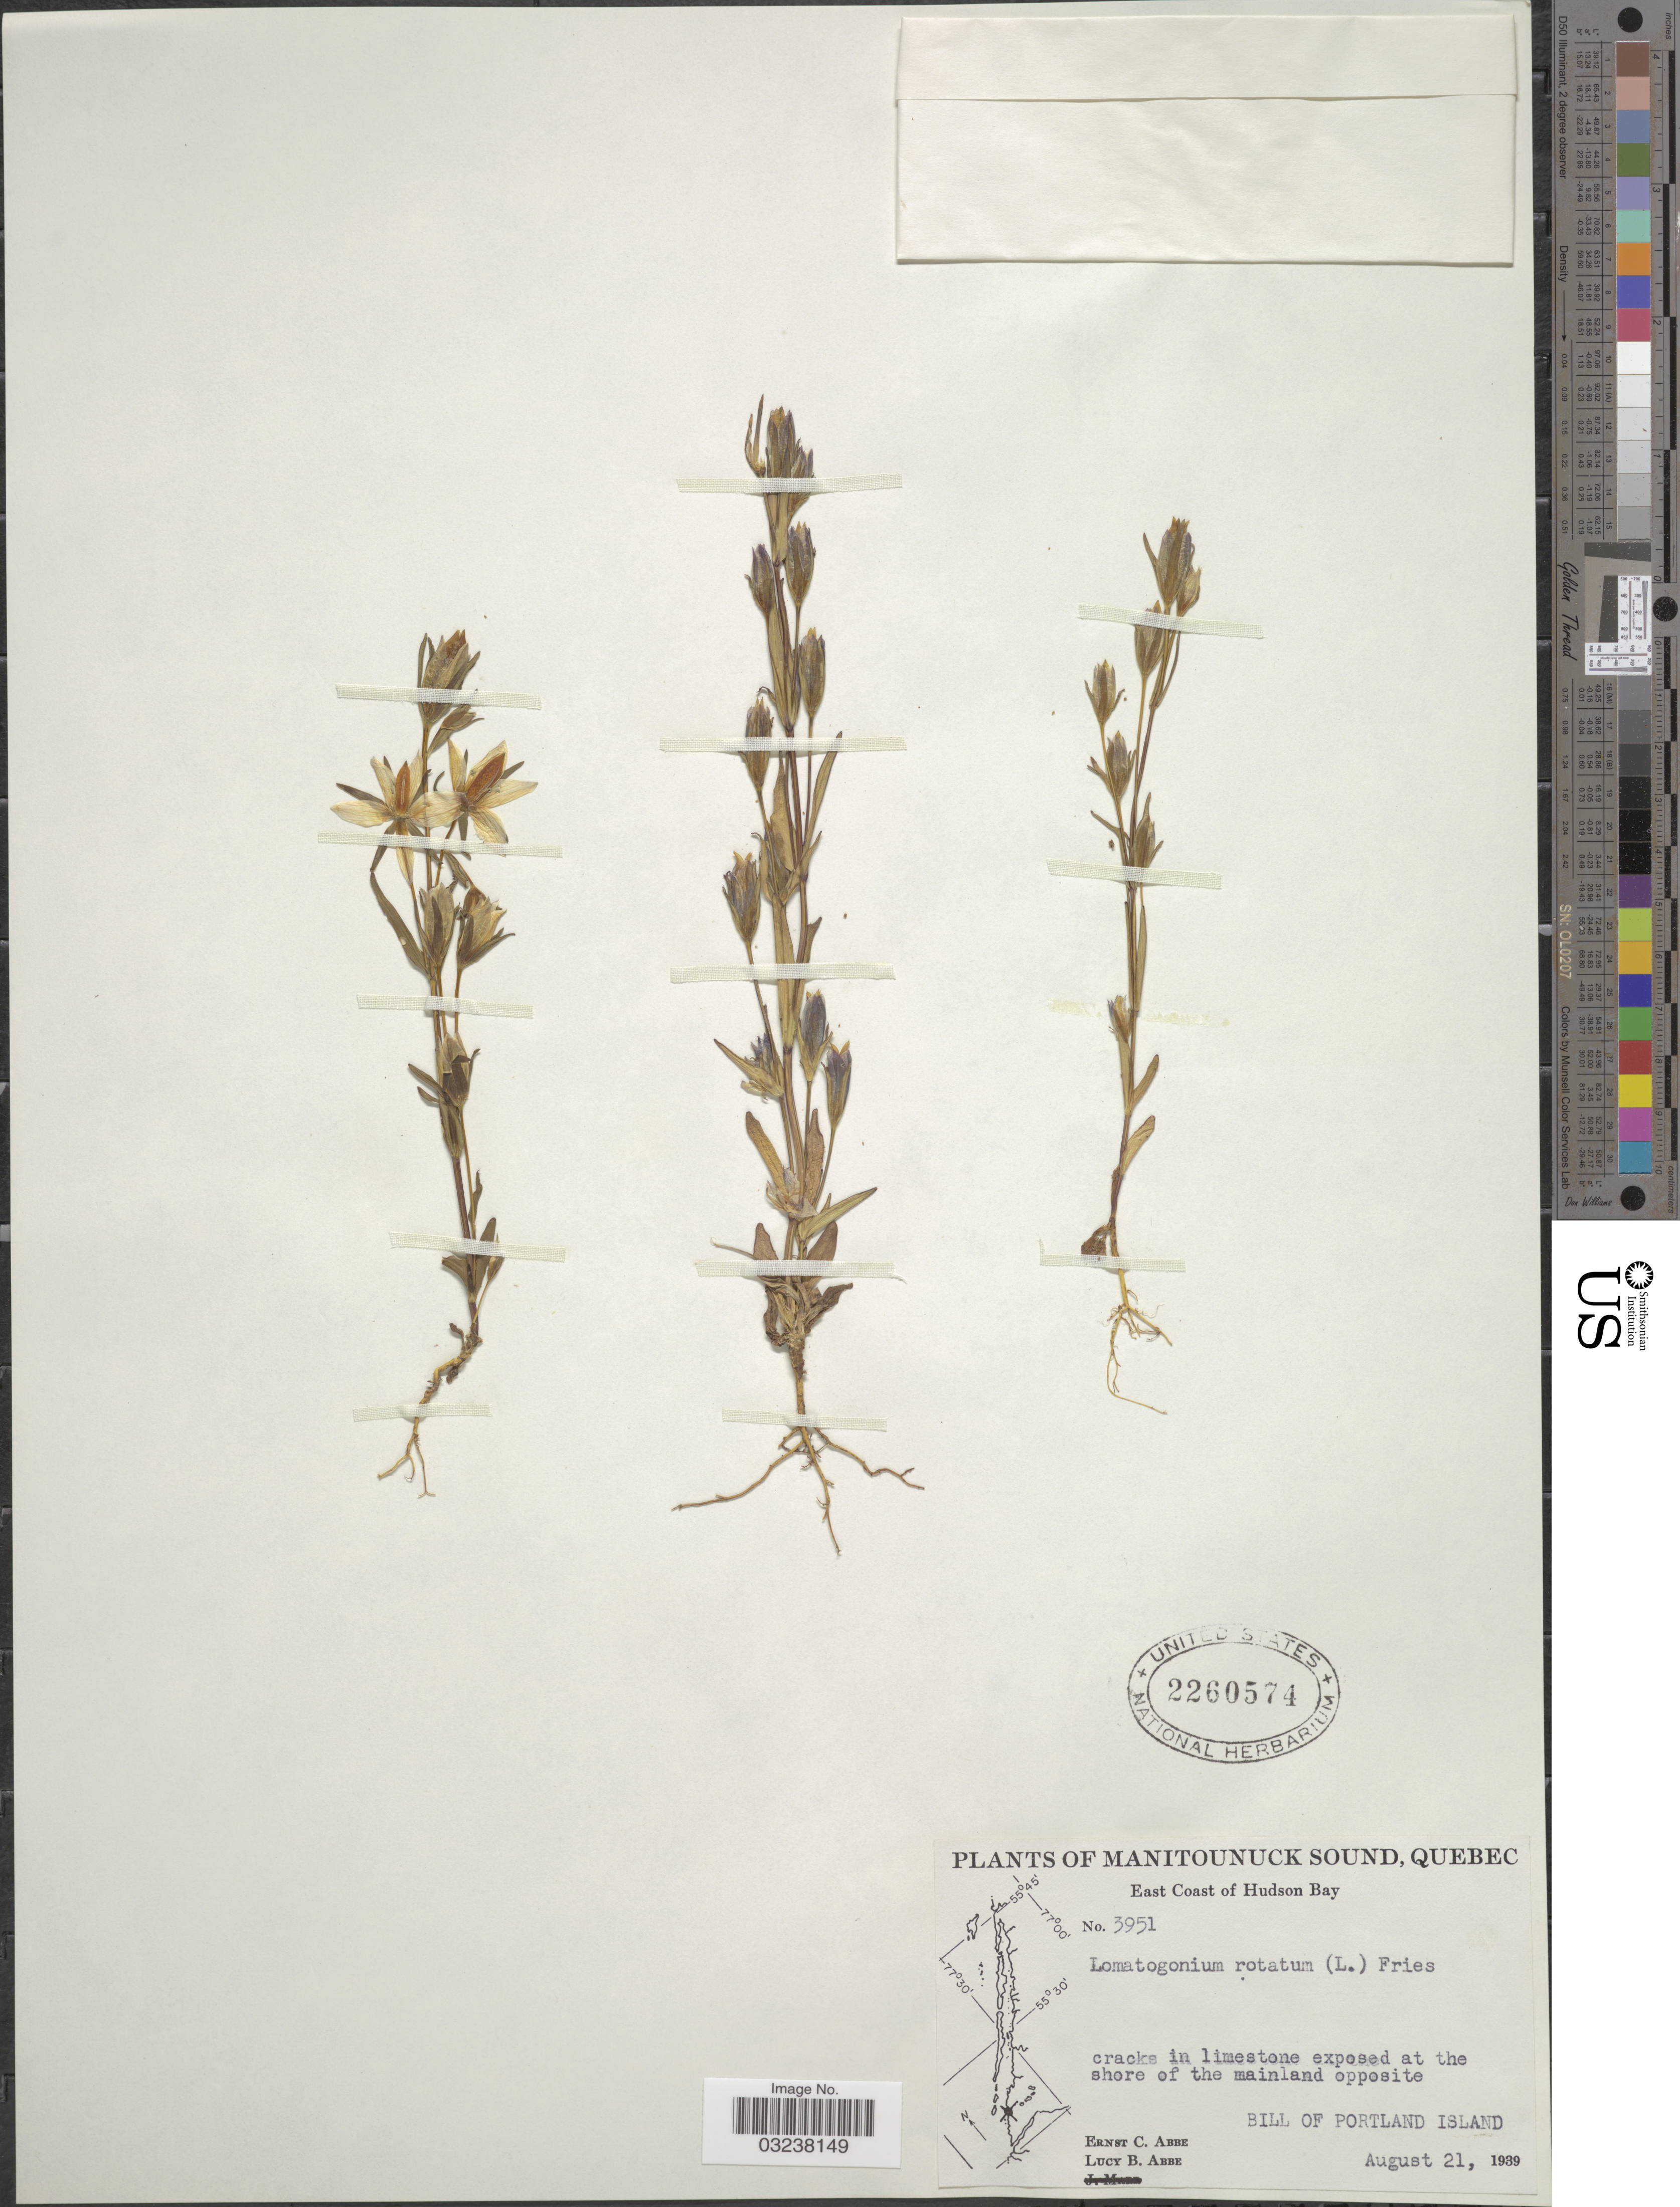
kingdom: Plantae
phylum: Tracheophyta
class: Magnoliopsida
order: Gentianales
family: Gentianaceae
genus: Lomatogonium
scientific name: Lomatogonium rotatum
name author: (L.) Fr.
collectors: E. C. Abbe & L. B. Abbe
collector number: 3951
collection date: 1939-08-21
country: Canada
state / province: Quebec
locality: Manitounuck Sound. East Coast of Hudson Bay. Bill of Portland Island.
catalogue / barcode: US 2260574